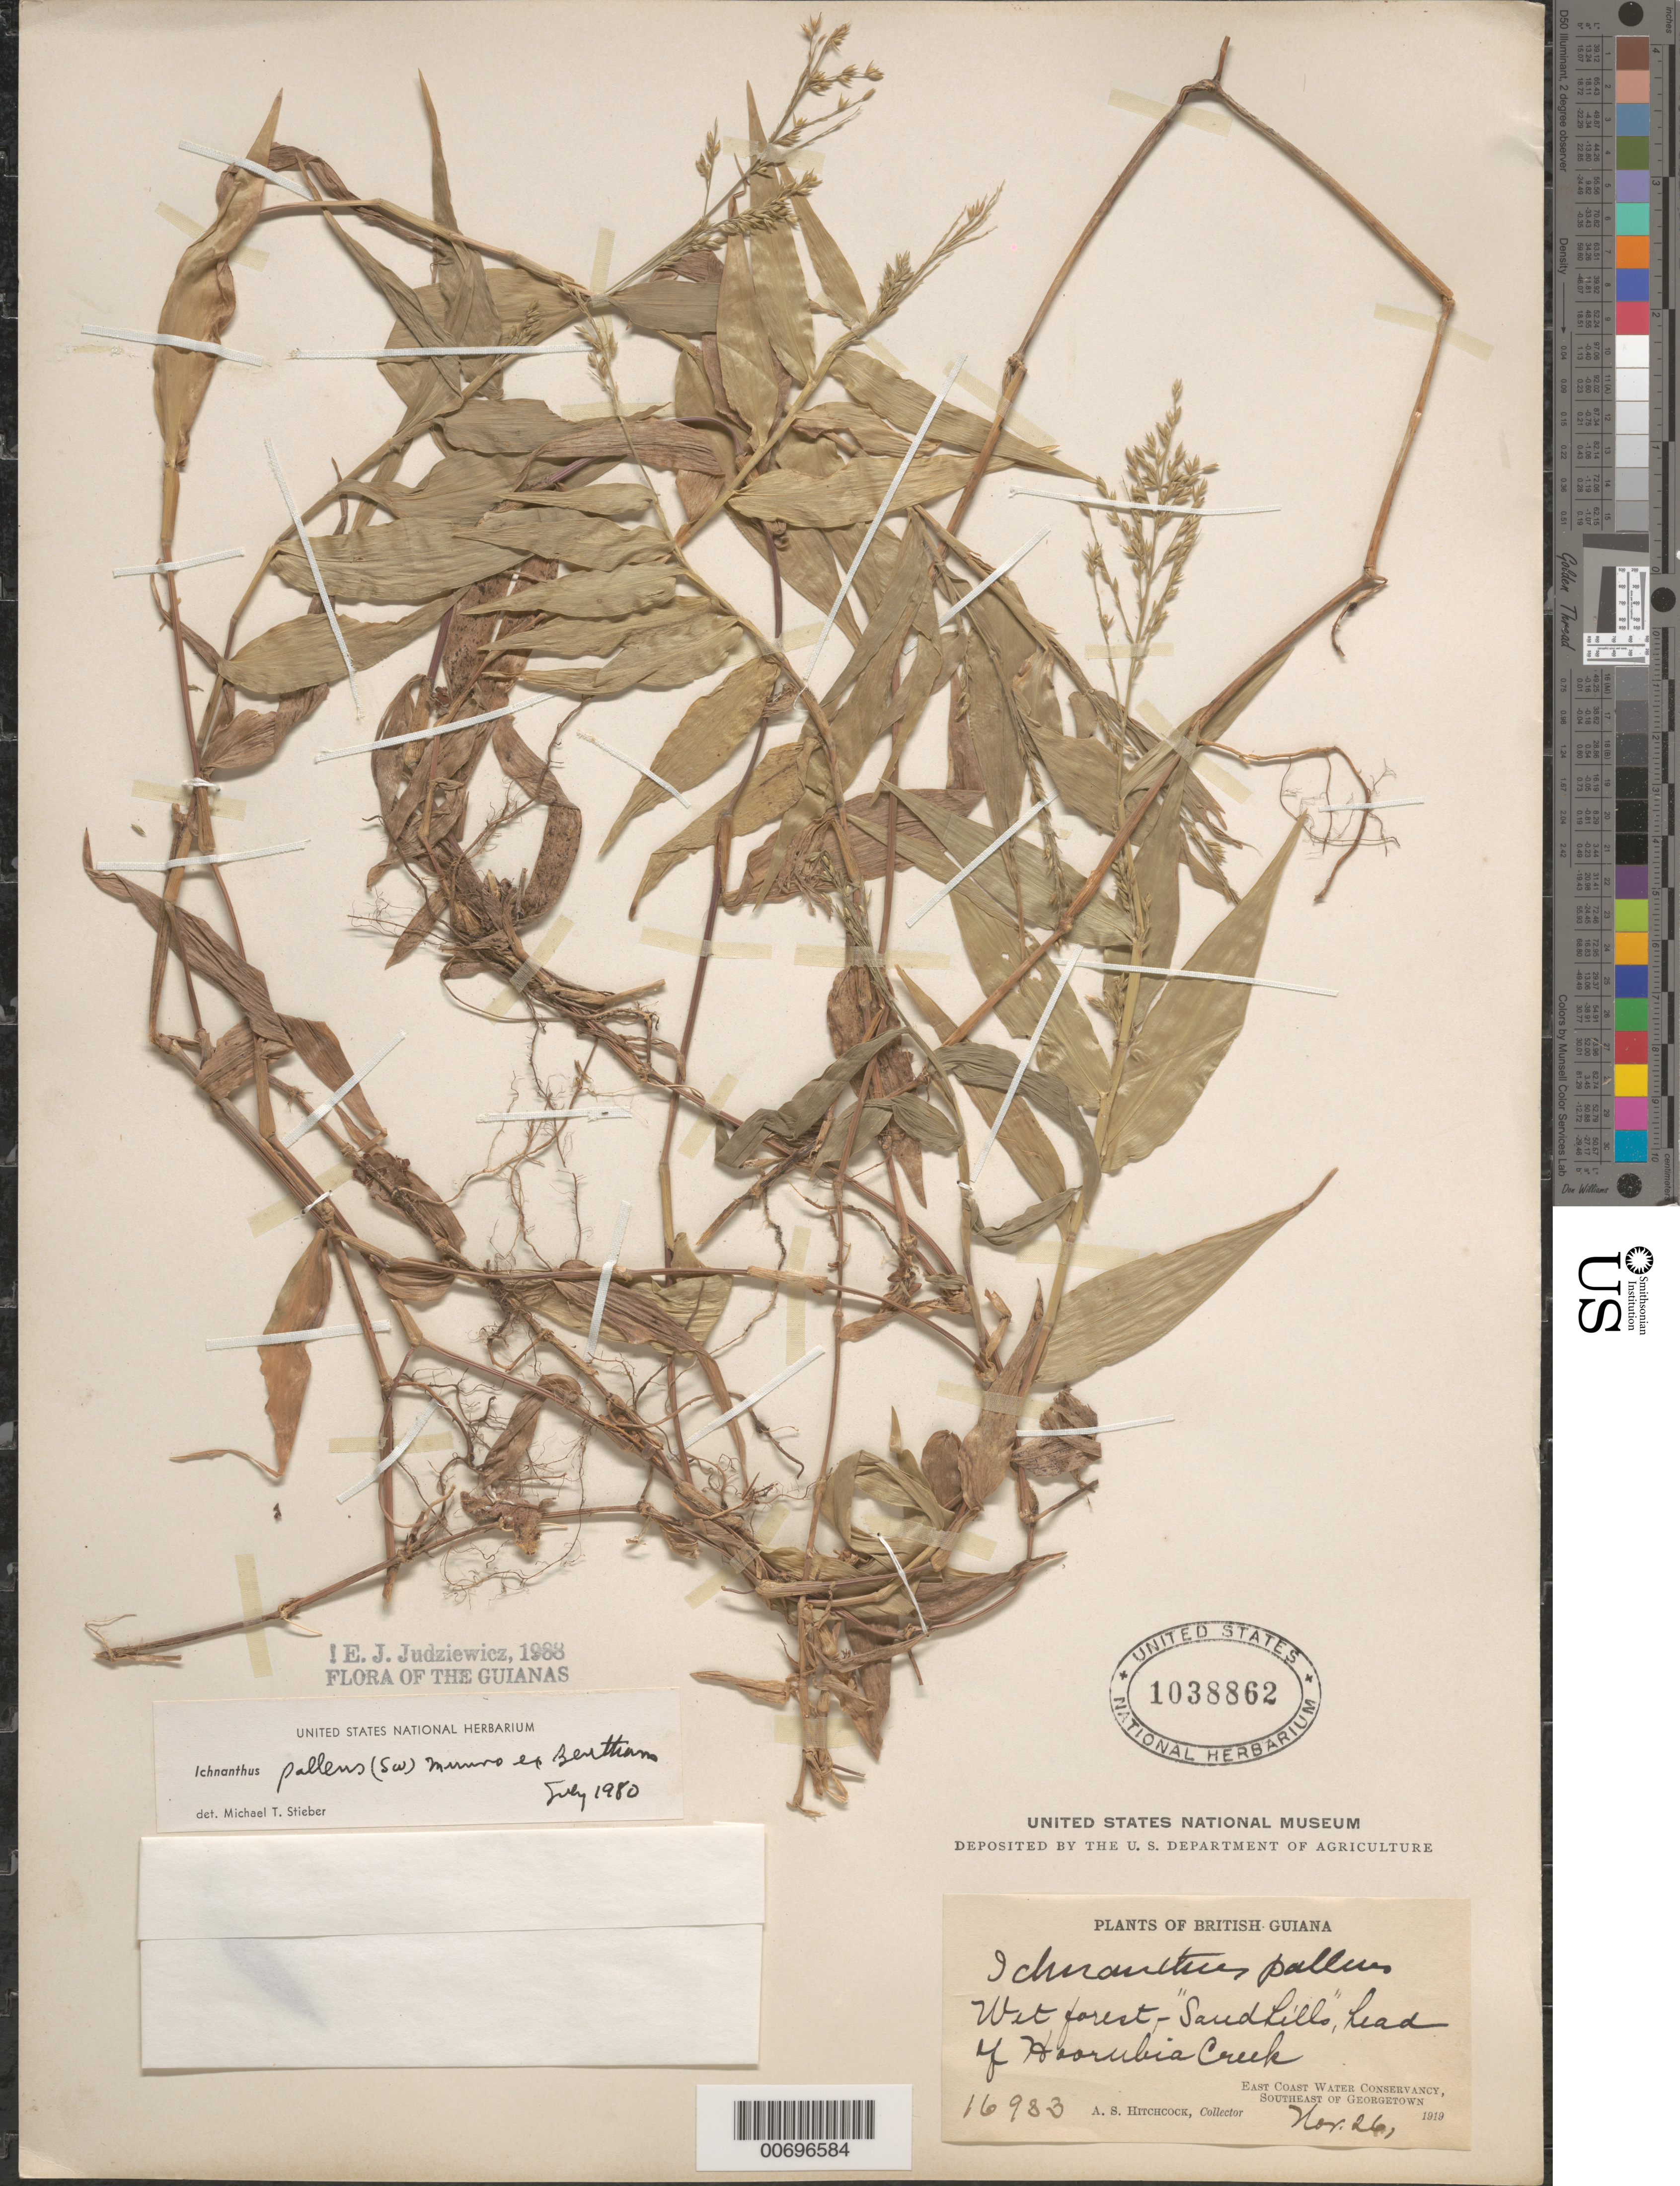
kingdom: Plantae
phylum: Tracheophyta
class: Liliopsida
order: Poales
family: Poaceae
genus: Ichnanthus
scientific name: Ichnanthus pallens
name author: (Sw.) Munro ex Benth.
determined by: Stieber, M. T.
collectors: A. S. Hitchcock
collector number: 16933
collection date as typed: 26-Nov-19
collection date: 1919-11-26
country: Guyana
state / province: Demerara-Mahaica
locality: Hoorubea Creek, head of, SE of Georgetown, East Coast Water Conservancy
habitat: Wet forest, "sandhills", head of creek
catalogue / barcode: US 1038862